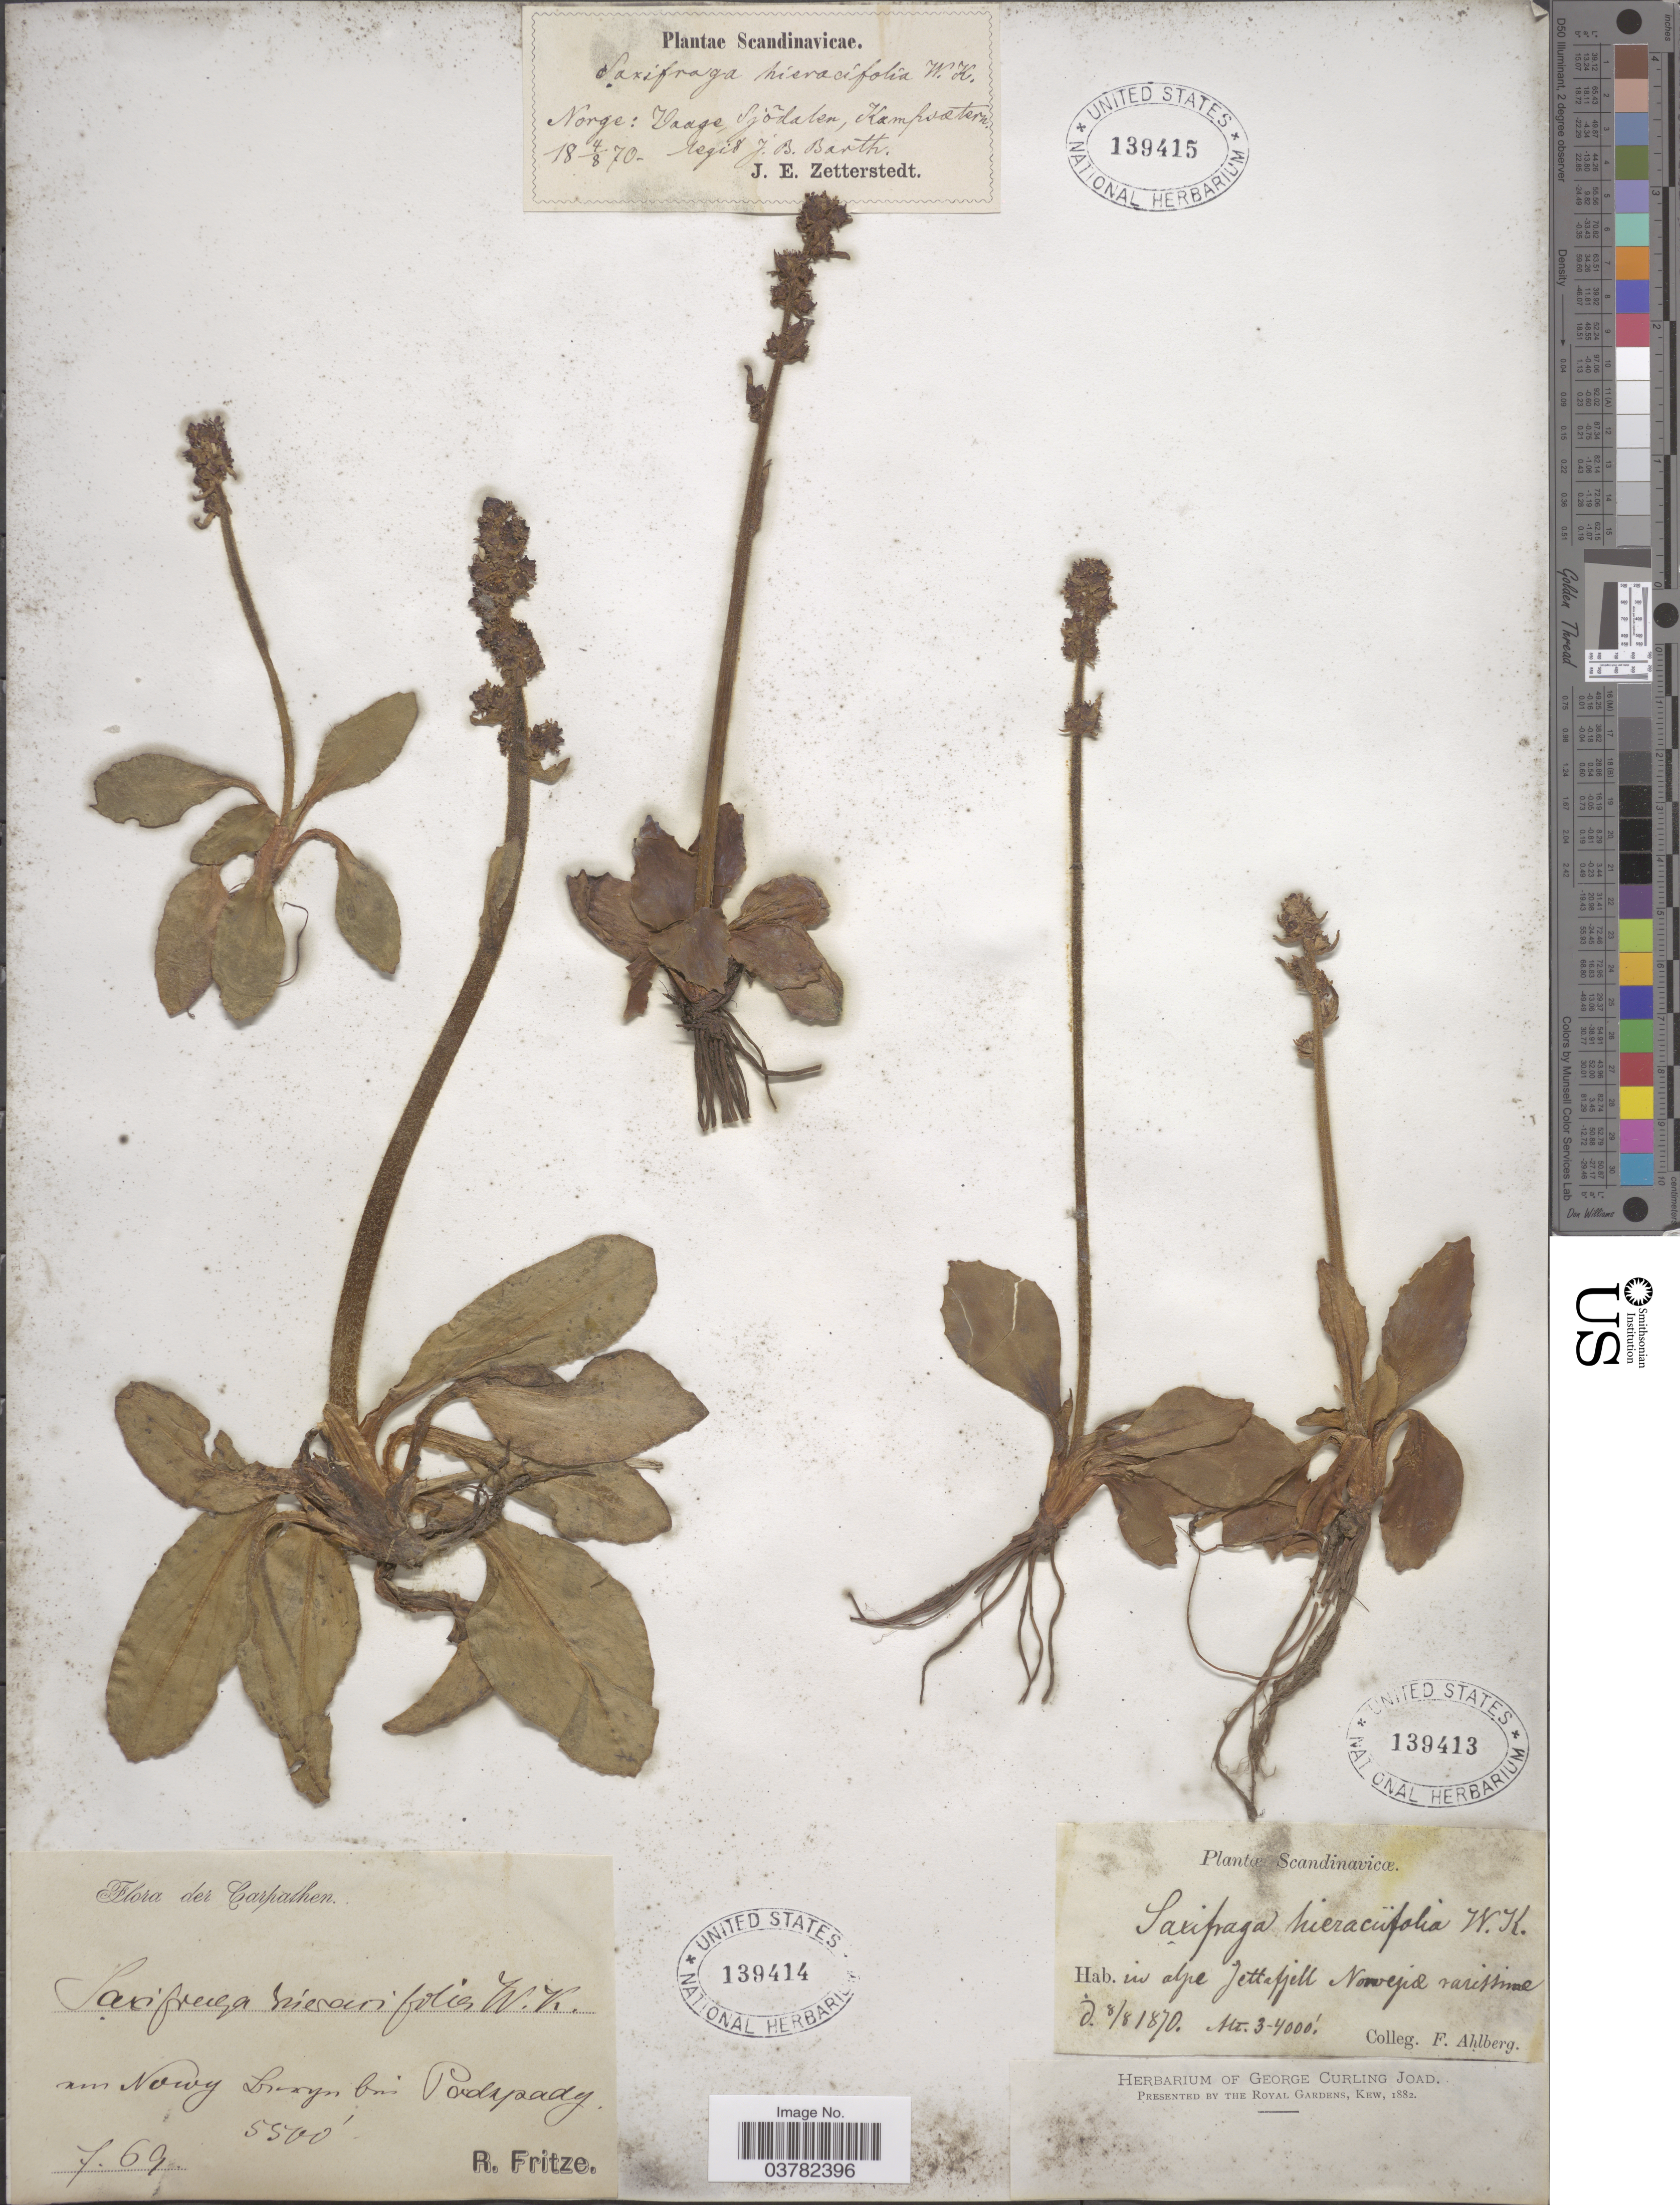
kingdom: Plantae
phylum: Tracheophyta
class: Magnoliopsida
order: Saxifragales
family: Saxifragaceae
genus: Micranthes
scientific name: Micranthes hieraciifolia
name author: (Waldst. & Kit. ex Willd.) Haw.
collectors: F. Ahlberg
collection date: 1870-08-08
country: Norway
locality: Scandinavicæ. In alpe Jettafjell Norwejia rarissime.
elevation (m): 914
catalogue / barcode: US 139413-3